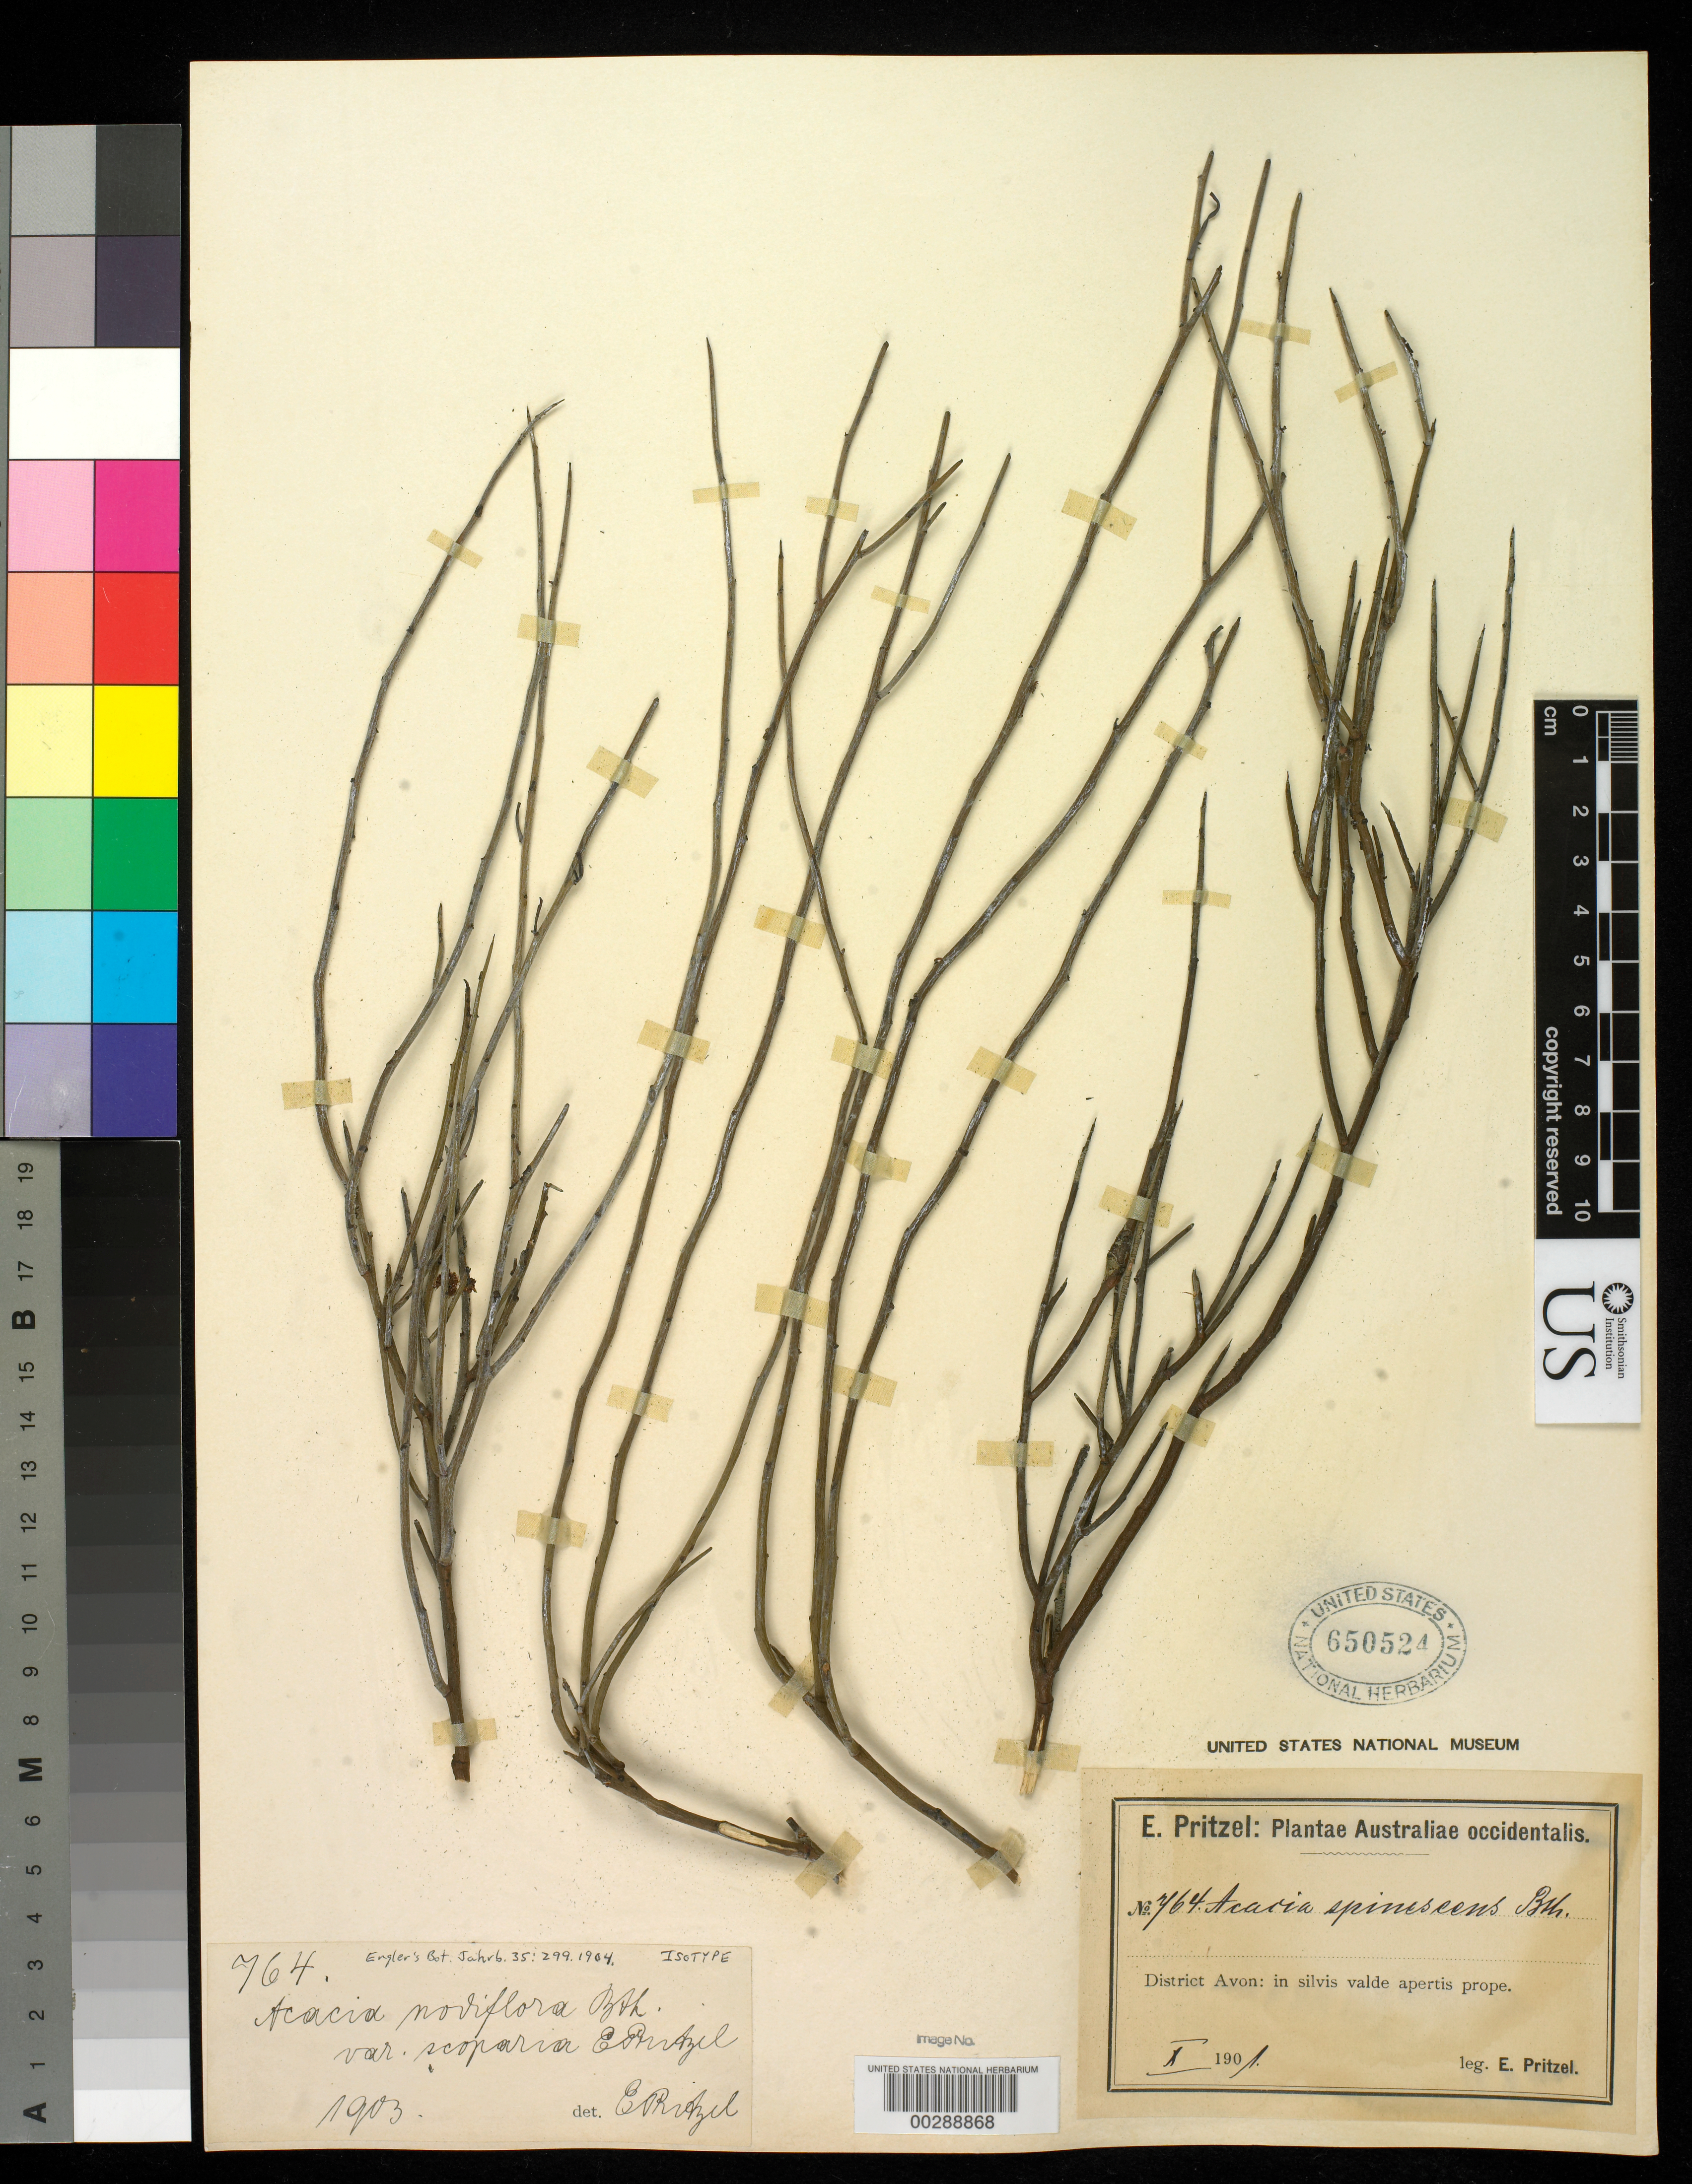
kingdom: Plantae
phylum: Tracheophyta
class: Magnoliopsida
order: Fabales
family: Fabaceae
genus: Acacia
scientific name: Acacia noviflora var. scoparia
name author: E. Pritz.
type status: Isotype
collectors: E. G. Pritzel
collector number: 764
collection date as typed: Oct 1901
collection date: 1901-10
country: Australia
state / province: Western Australia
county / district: Avon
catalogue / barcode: US 650524